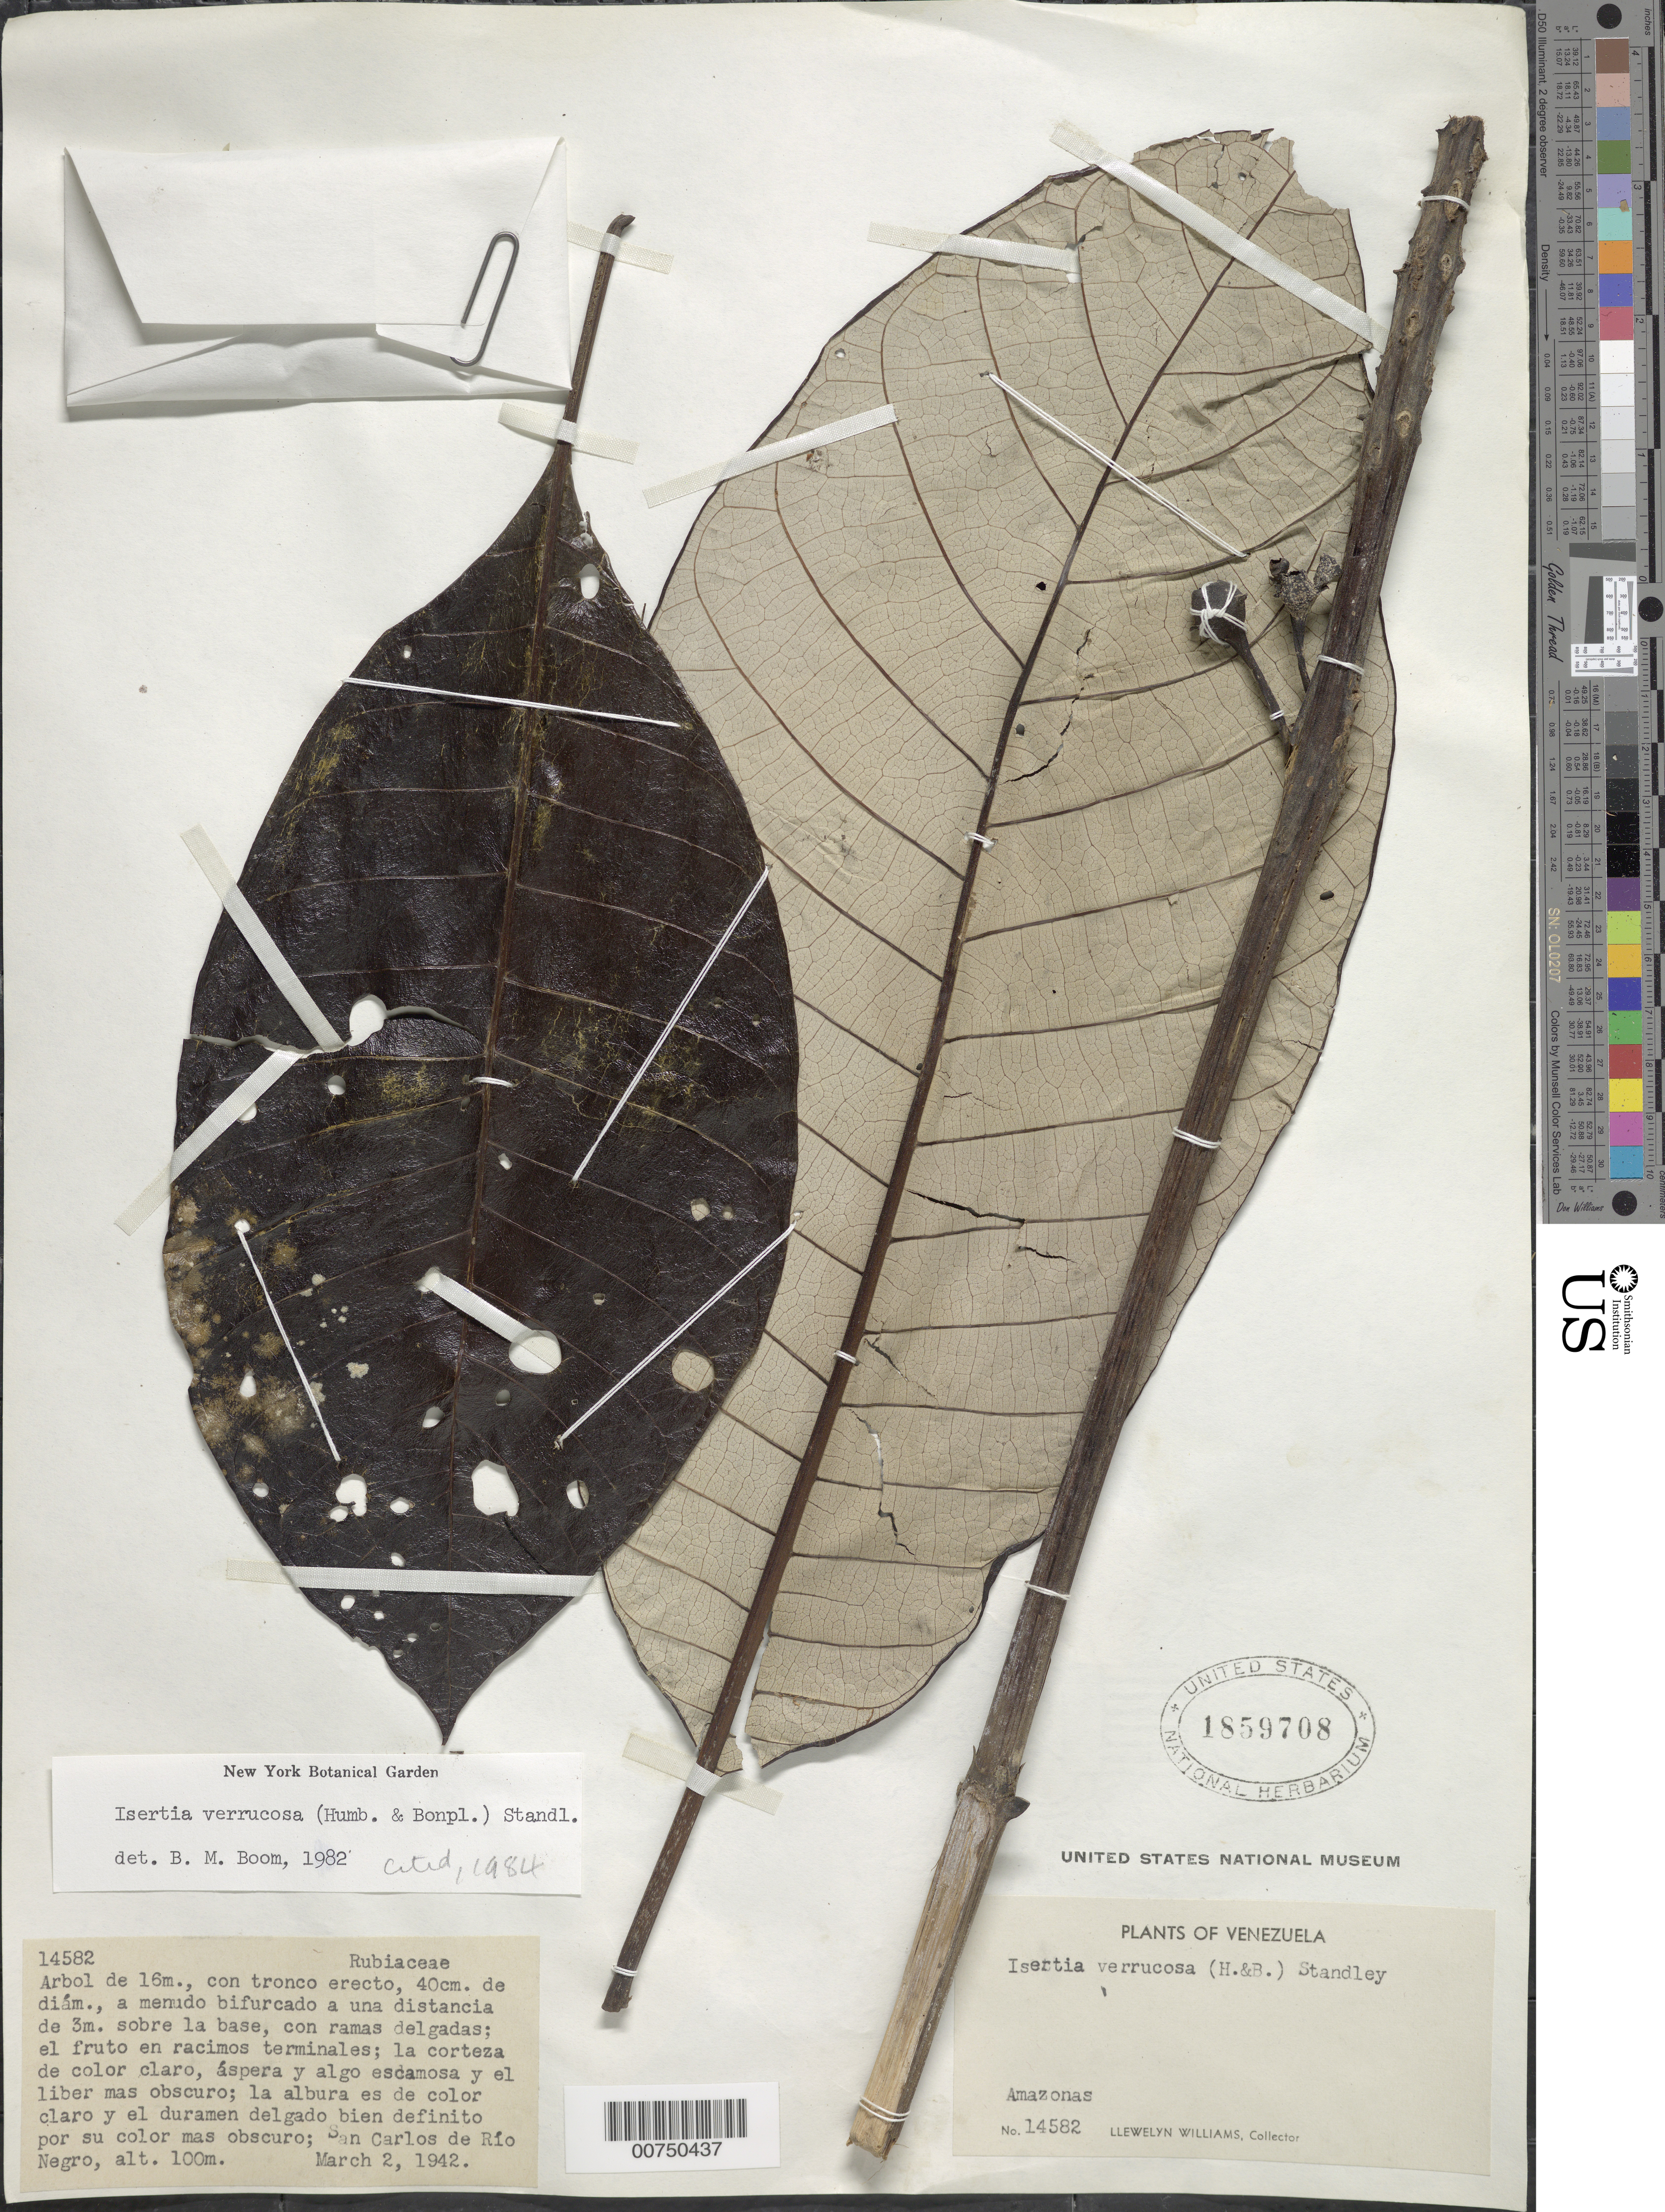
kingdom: Plantae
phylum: Tracheophyta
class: Magnoliopsida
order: Gentianales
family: Rubiaceae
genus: Isertia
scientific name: Isertia verrucosa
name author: (Bonpl.) Standl.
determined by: Boom, B. M.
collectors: Ll. Williams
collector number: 14582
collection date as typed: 2-Mar-42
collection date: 1942-03-02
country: Venezuela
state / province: Amazonas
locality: San Carlos de Río Negro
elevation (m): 100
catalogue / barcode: US 1859708